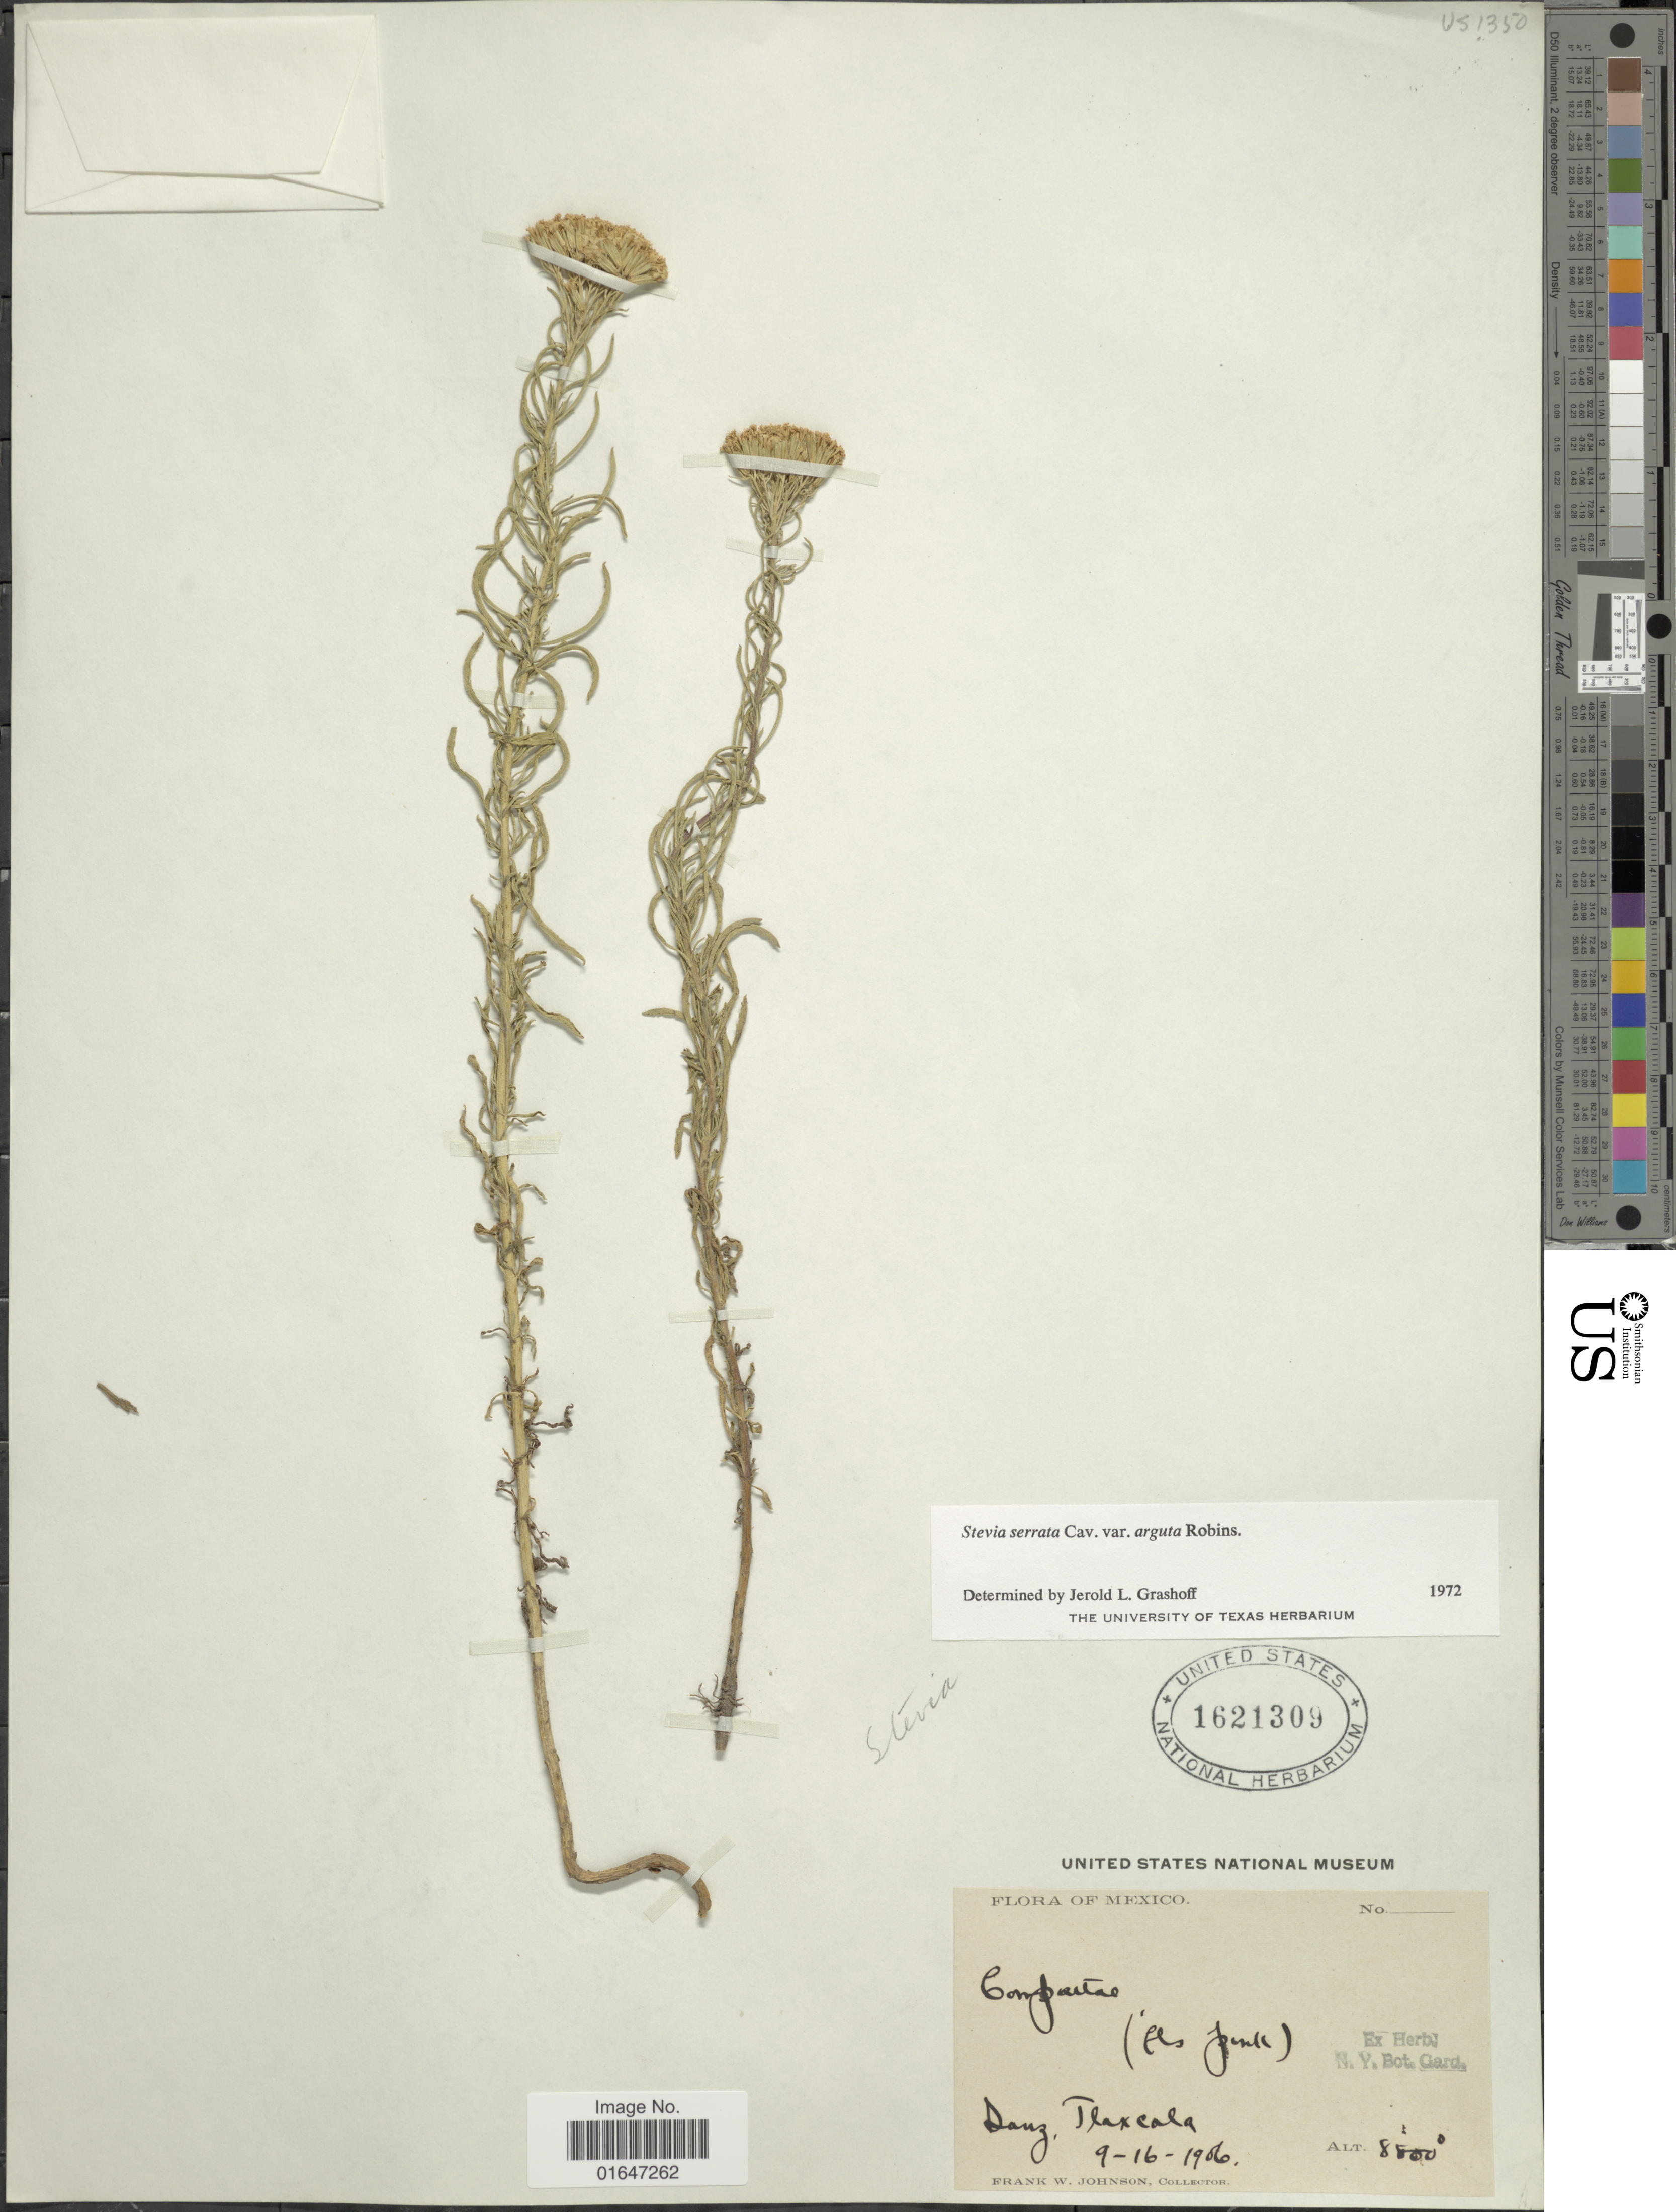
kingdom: Plantae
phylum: Tracheophyta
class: Magnoliopsida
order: Asterales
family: Asteraceae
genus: Stevia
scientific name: Stevia serrata var. arguta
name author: B.L. Rob.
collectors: F. W. Johnson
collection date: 1906-09-16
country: Mexico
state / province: Tlaxcala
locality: DAng, Tlaxcala.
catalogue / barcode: US 1621309